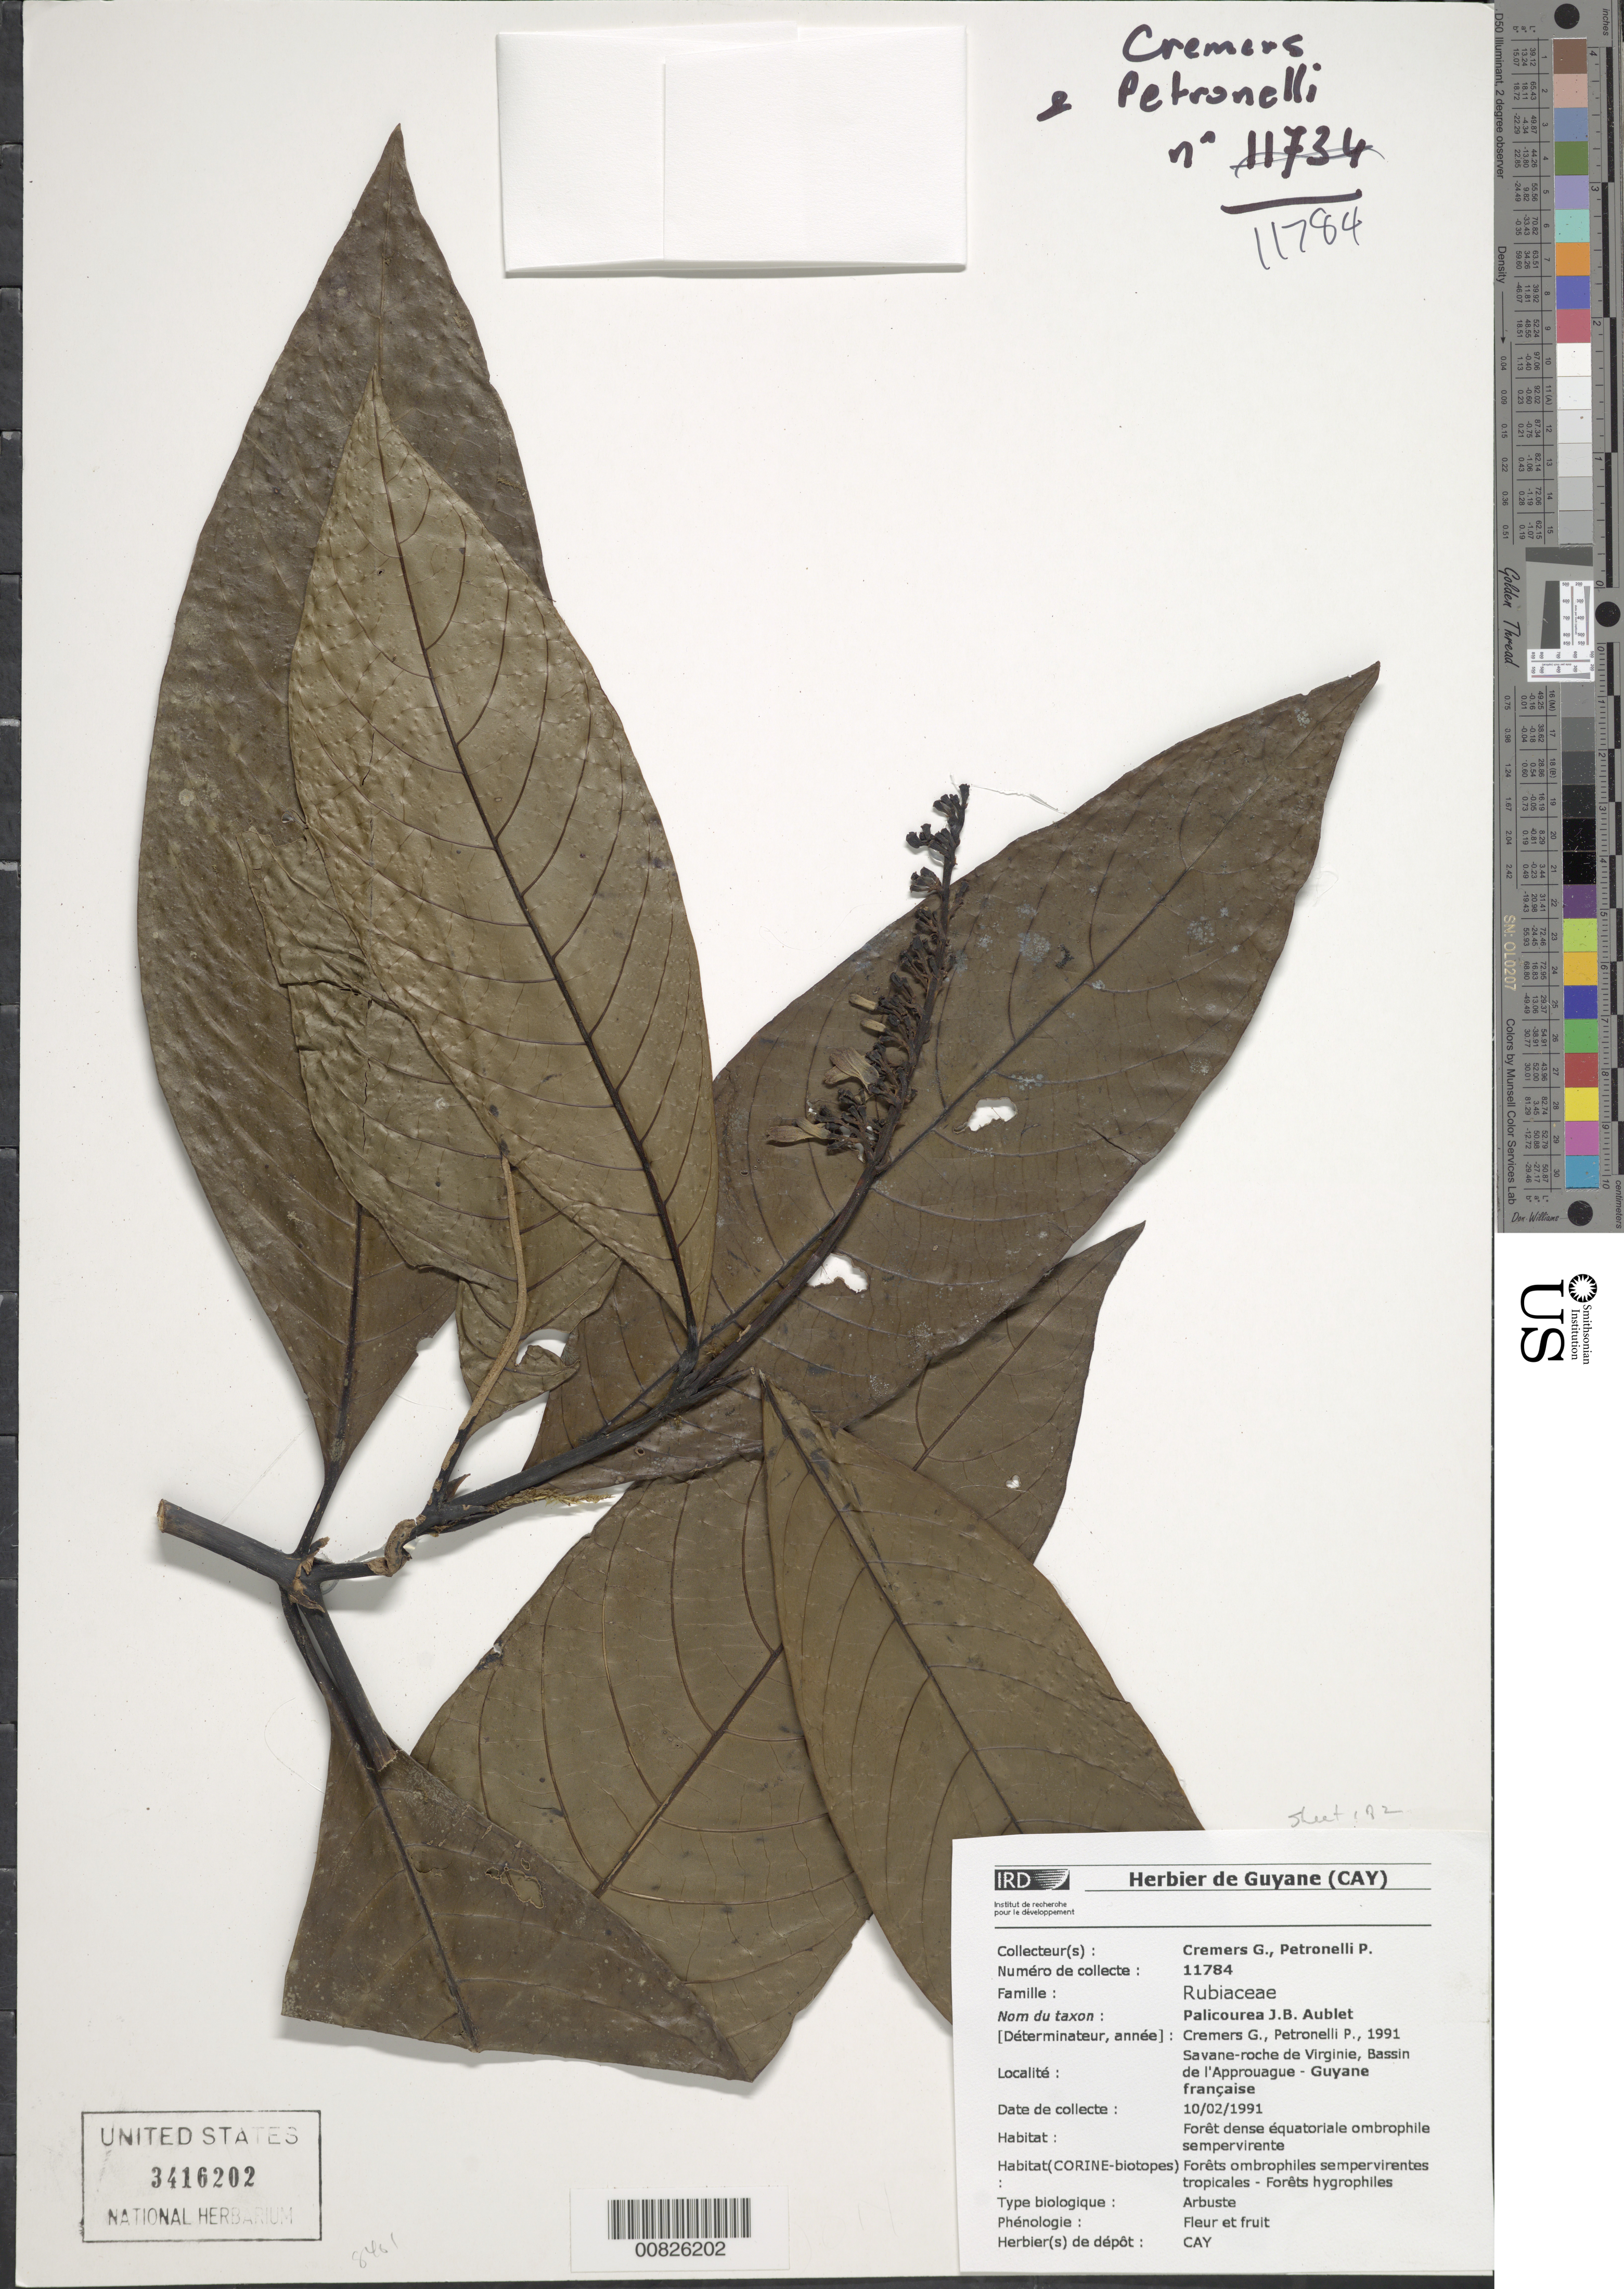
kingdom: Plantae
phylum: Tracheophyta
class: Magnoliopsida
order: Gentianales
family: Rubiaceae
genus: Palicourea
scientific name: Palicourea sp.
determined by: Cremers, G.; Petronelli, P.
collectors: G. Cremers & P. Petronelli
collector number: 11784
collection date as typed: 10-Feb-91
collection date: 1991-02-10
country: French Guiana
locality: Savane Roche de Virginie, Bassin de l'Approuague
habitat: Forêt dense equatoriale ombrophile sempervirente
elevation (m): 50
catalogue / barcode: US 3416202